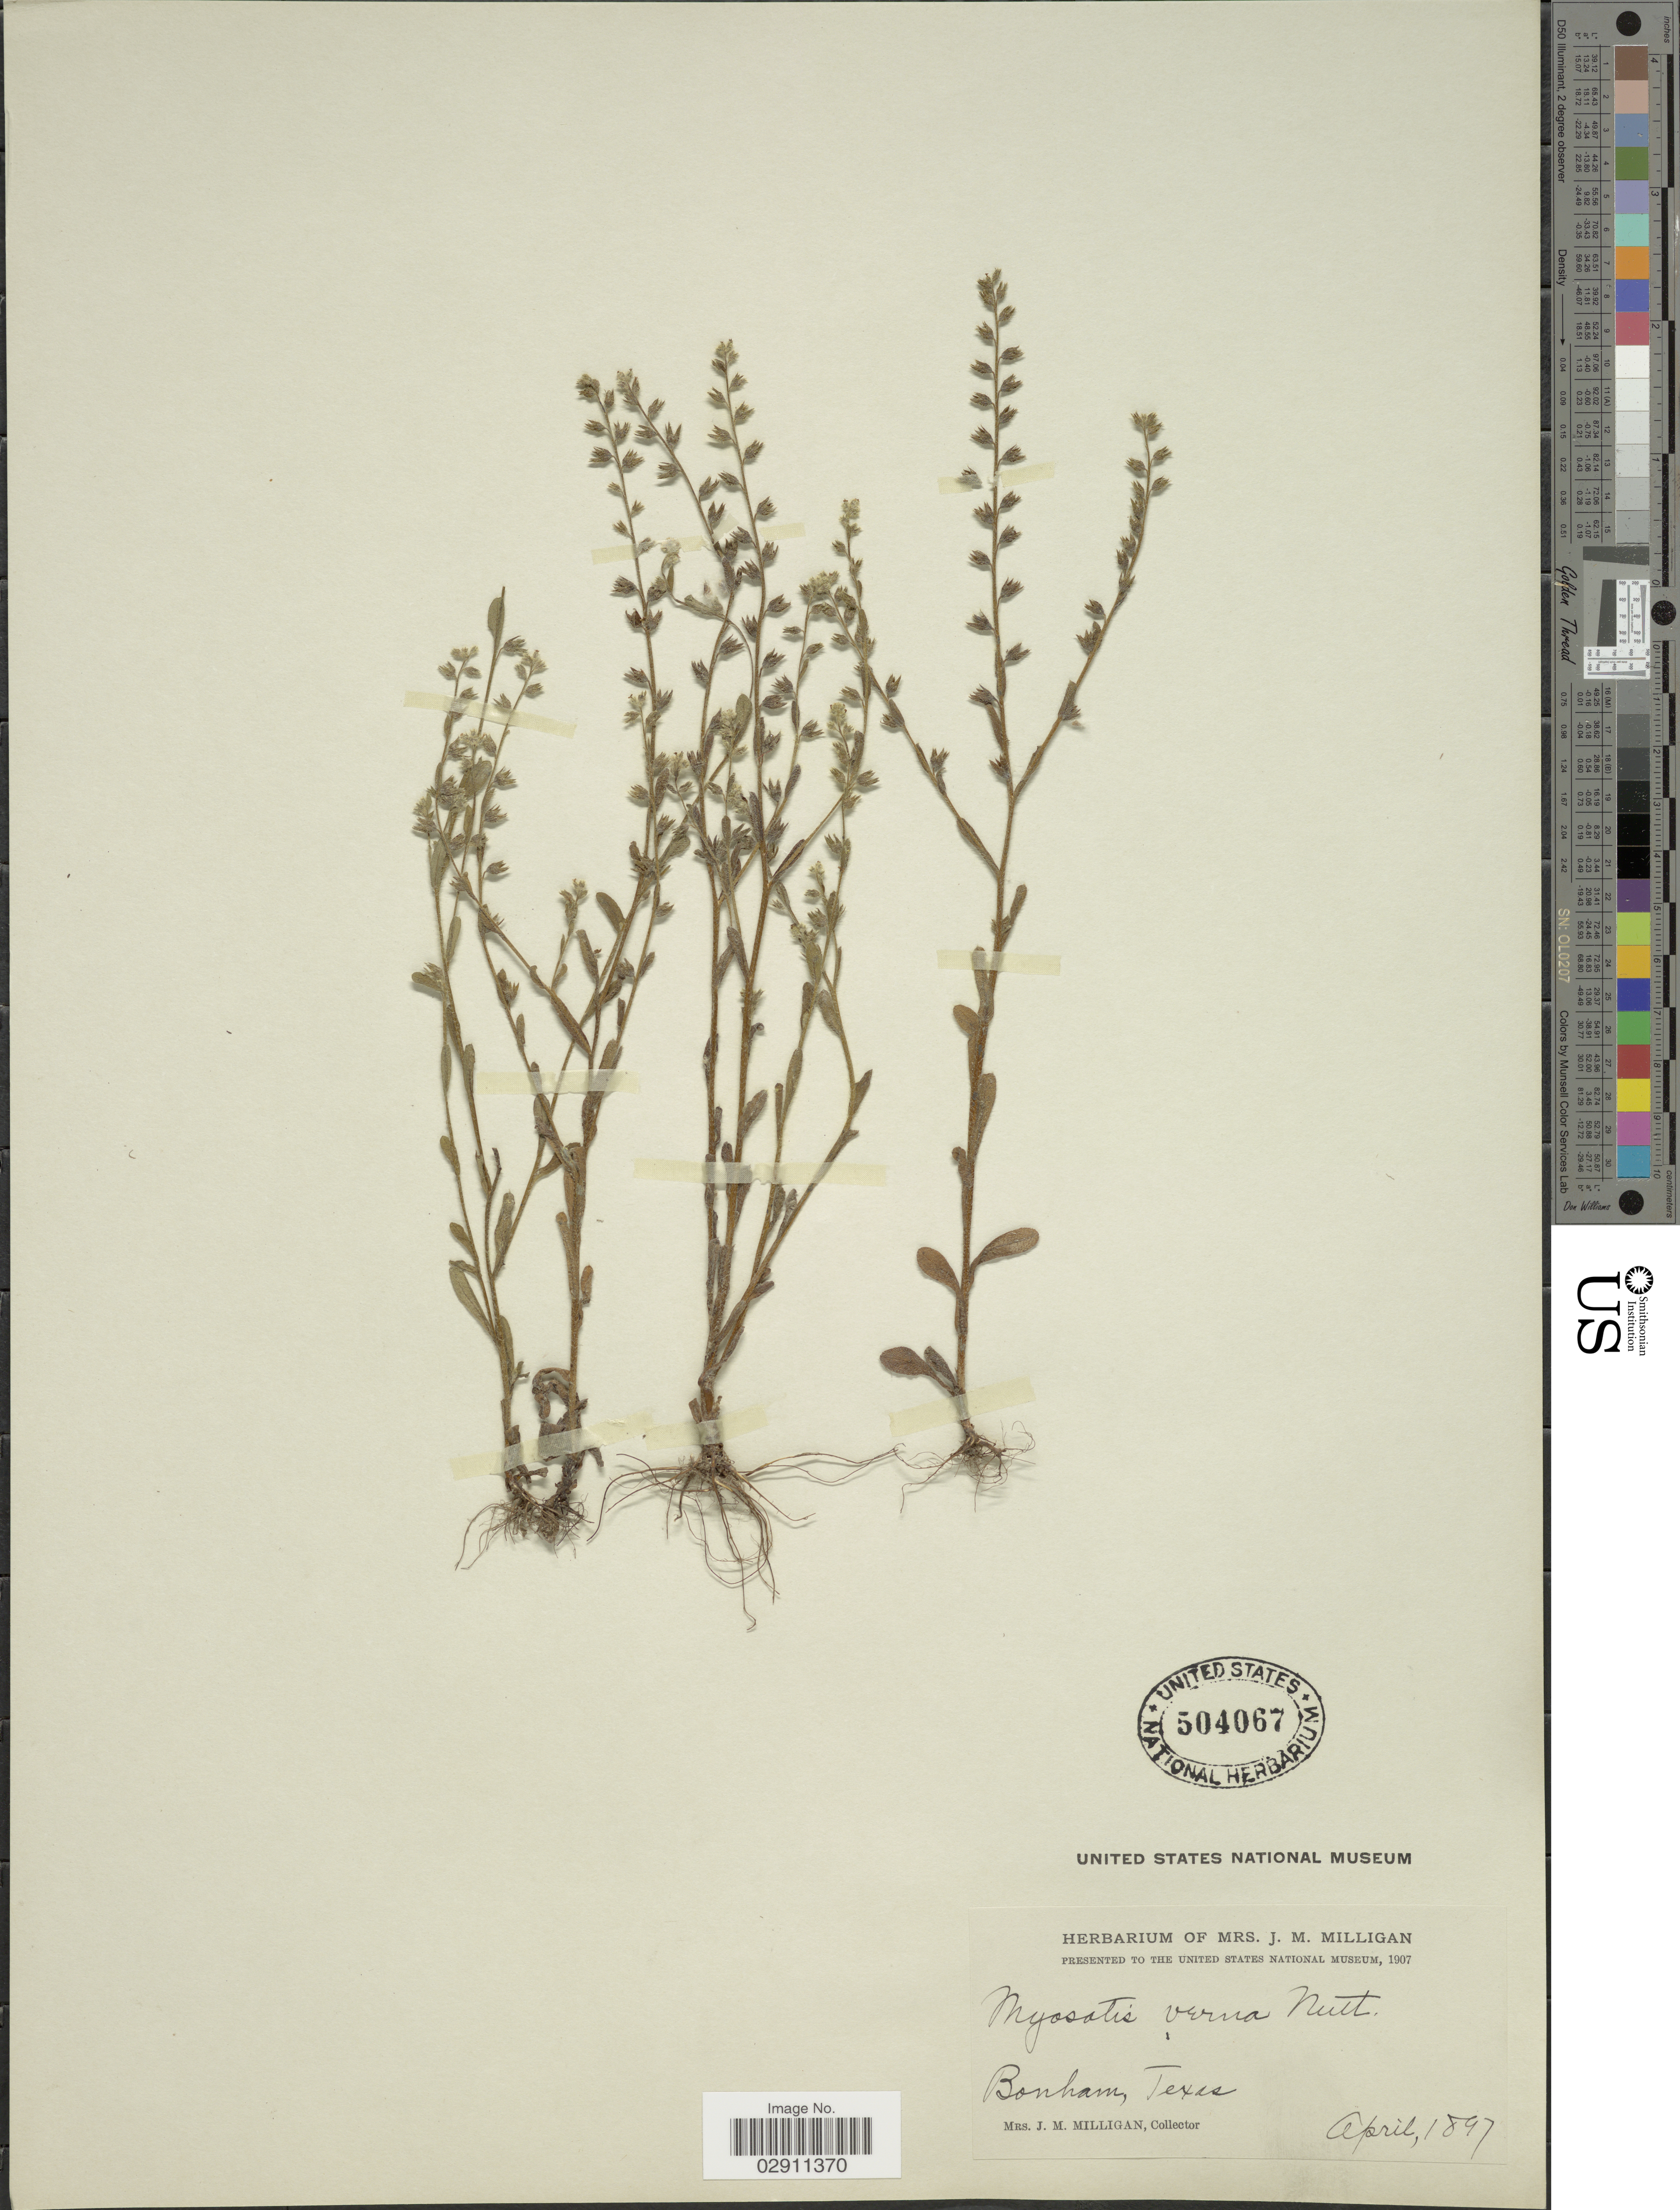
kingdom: Plantae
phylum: Tracheophyta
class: Magnoliopsida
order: Boraginales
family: Boraginaceae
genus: Myosotis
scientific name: Myosotis verna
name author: Nutt.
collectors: J. Milligan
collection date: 1897-04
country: United States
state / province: Texas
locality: Bonham.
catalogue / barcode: US 504067